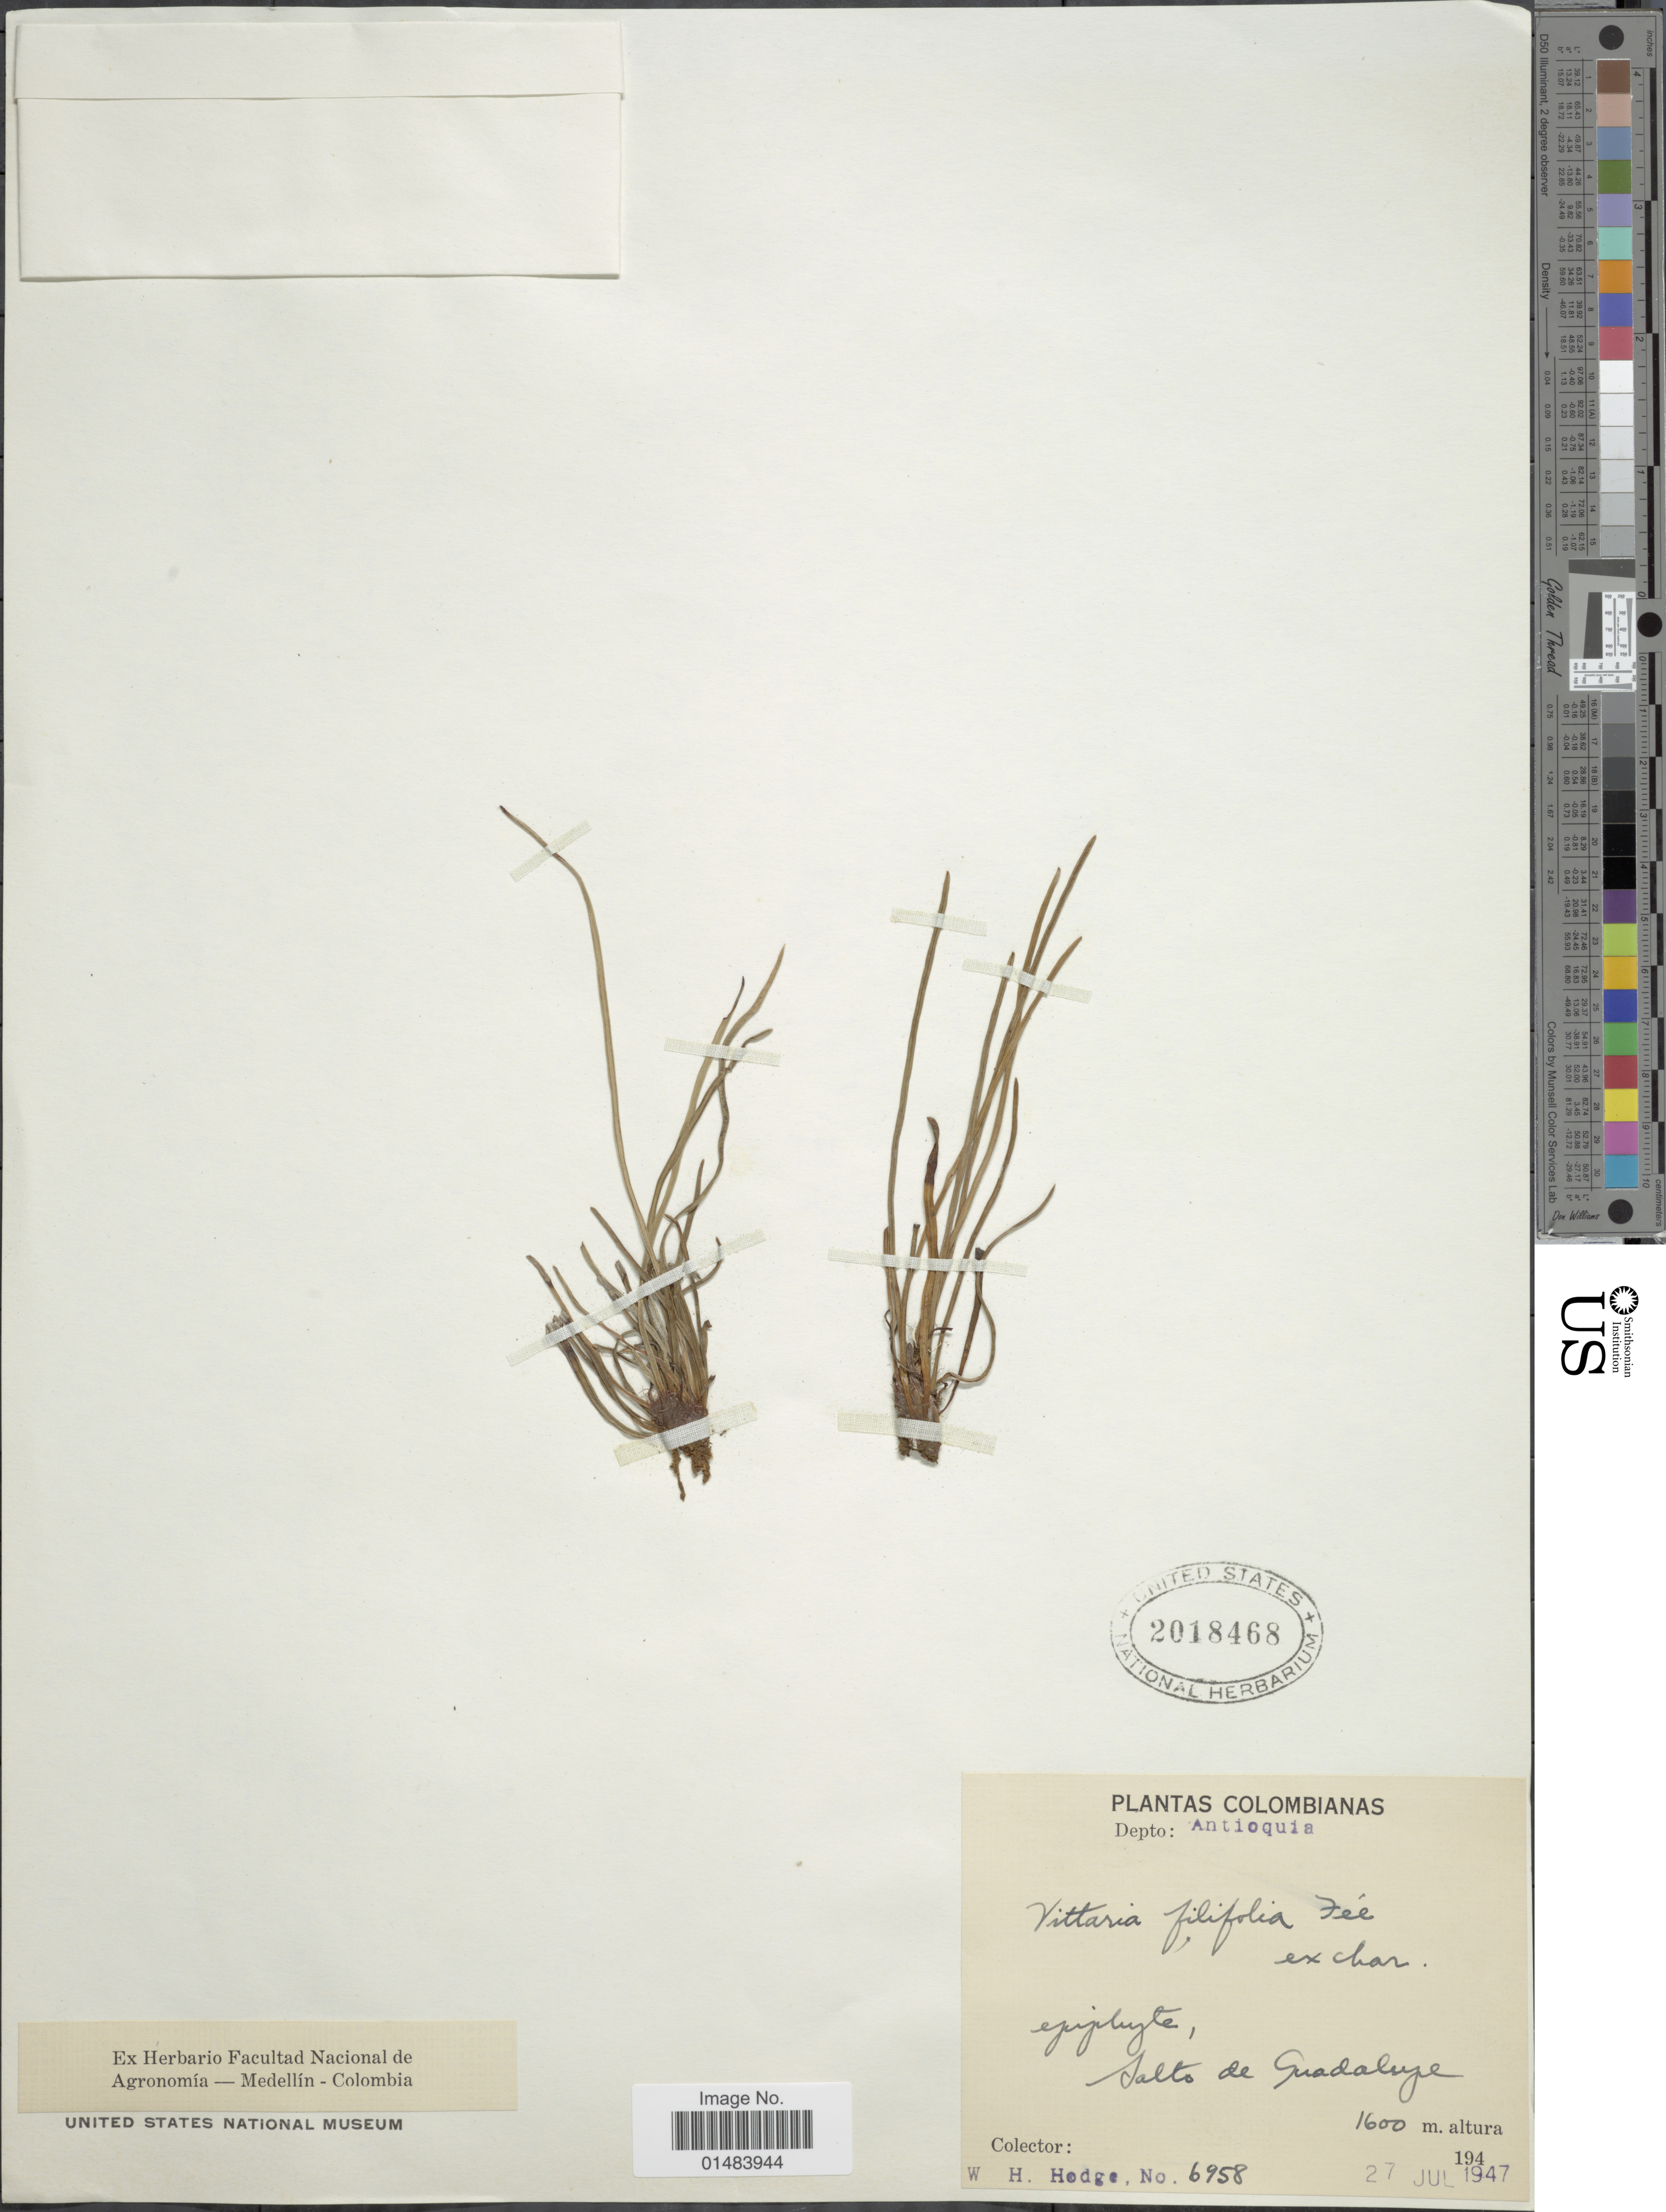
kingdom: Plantae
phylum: Tracheophyta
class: Polypodiopsida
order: Polypodiales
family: Pteridaceae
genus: Vittaria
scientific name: Vittaria graminifolia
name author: Kaulf.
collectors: W. Hodge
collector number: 6958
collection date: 1947-07-27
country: Colombia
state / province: Antioquia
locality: Colombianas, Depto: Antioquia, Salto de Guadalupe.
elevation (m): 1600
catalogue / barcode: US 2018468